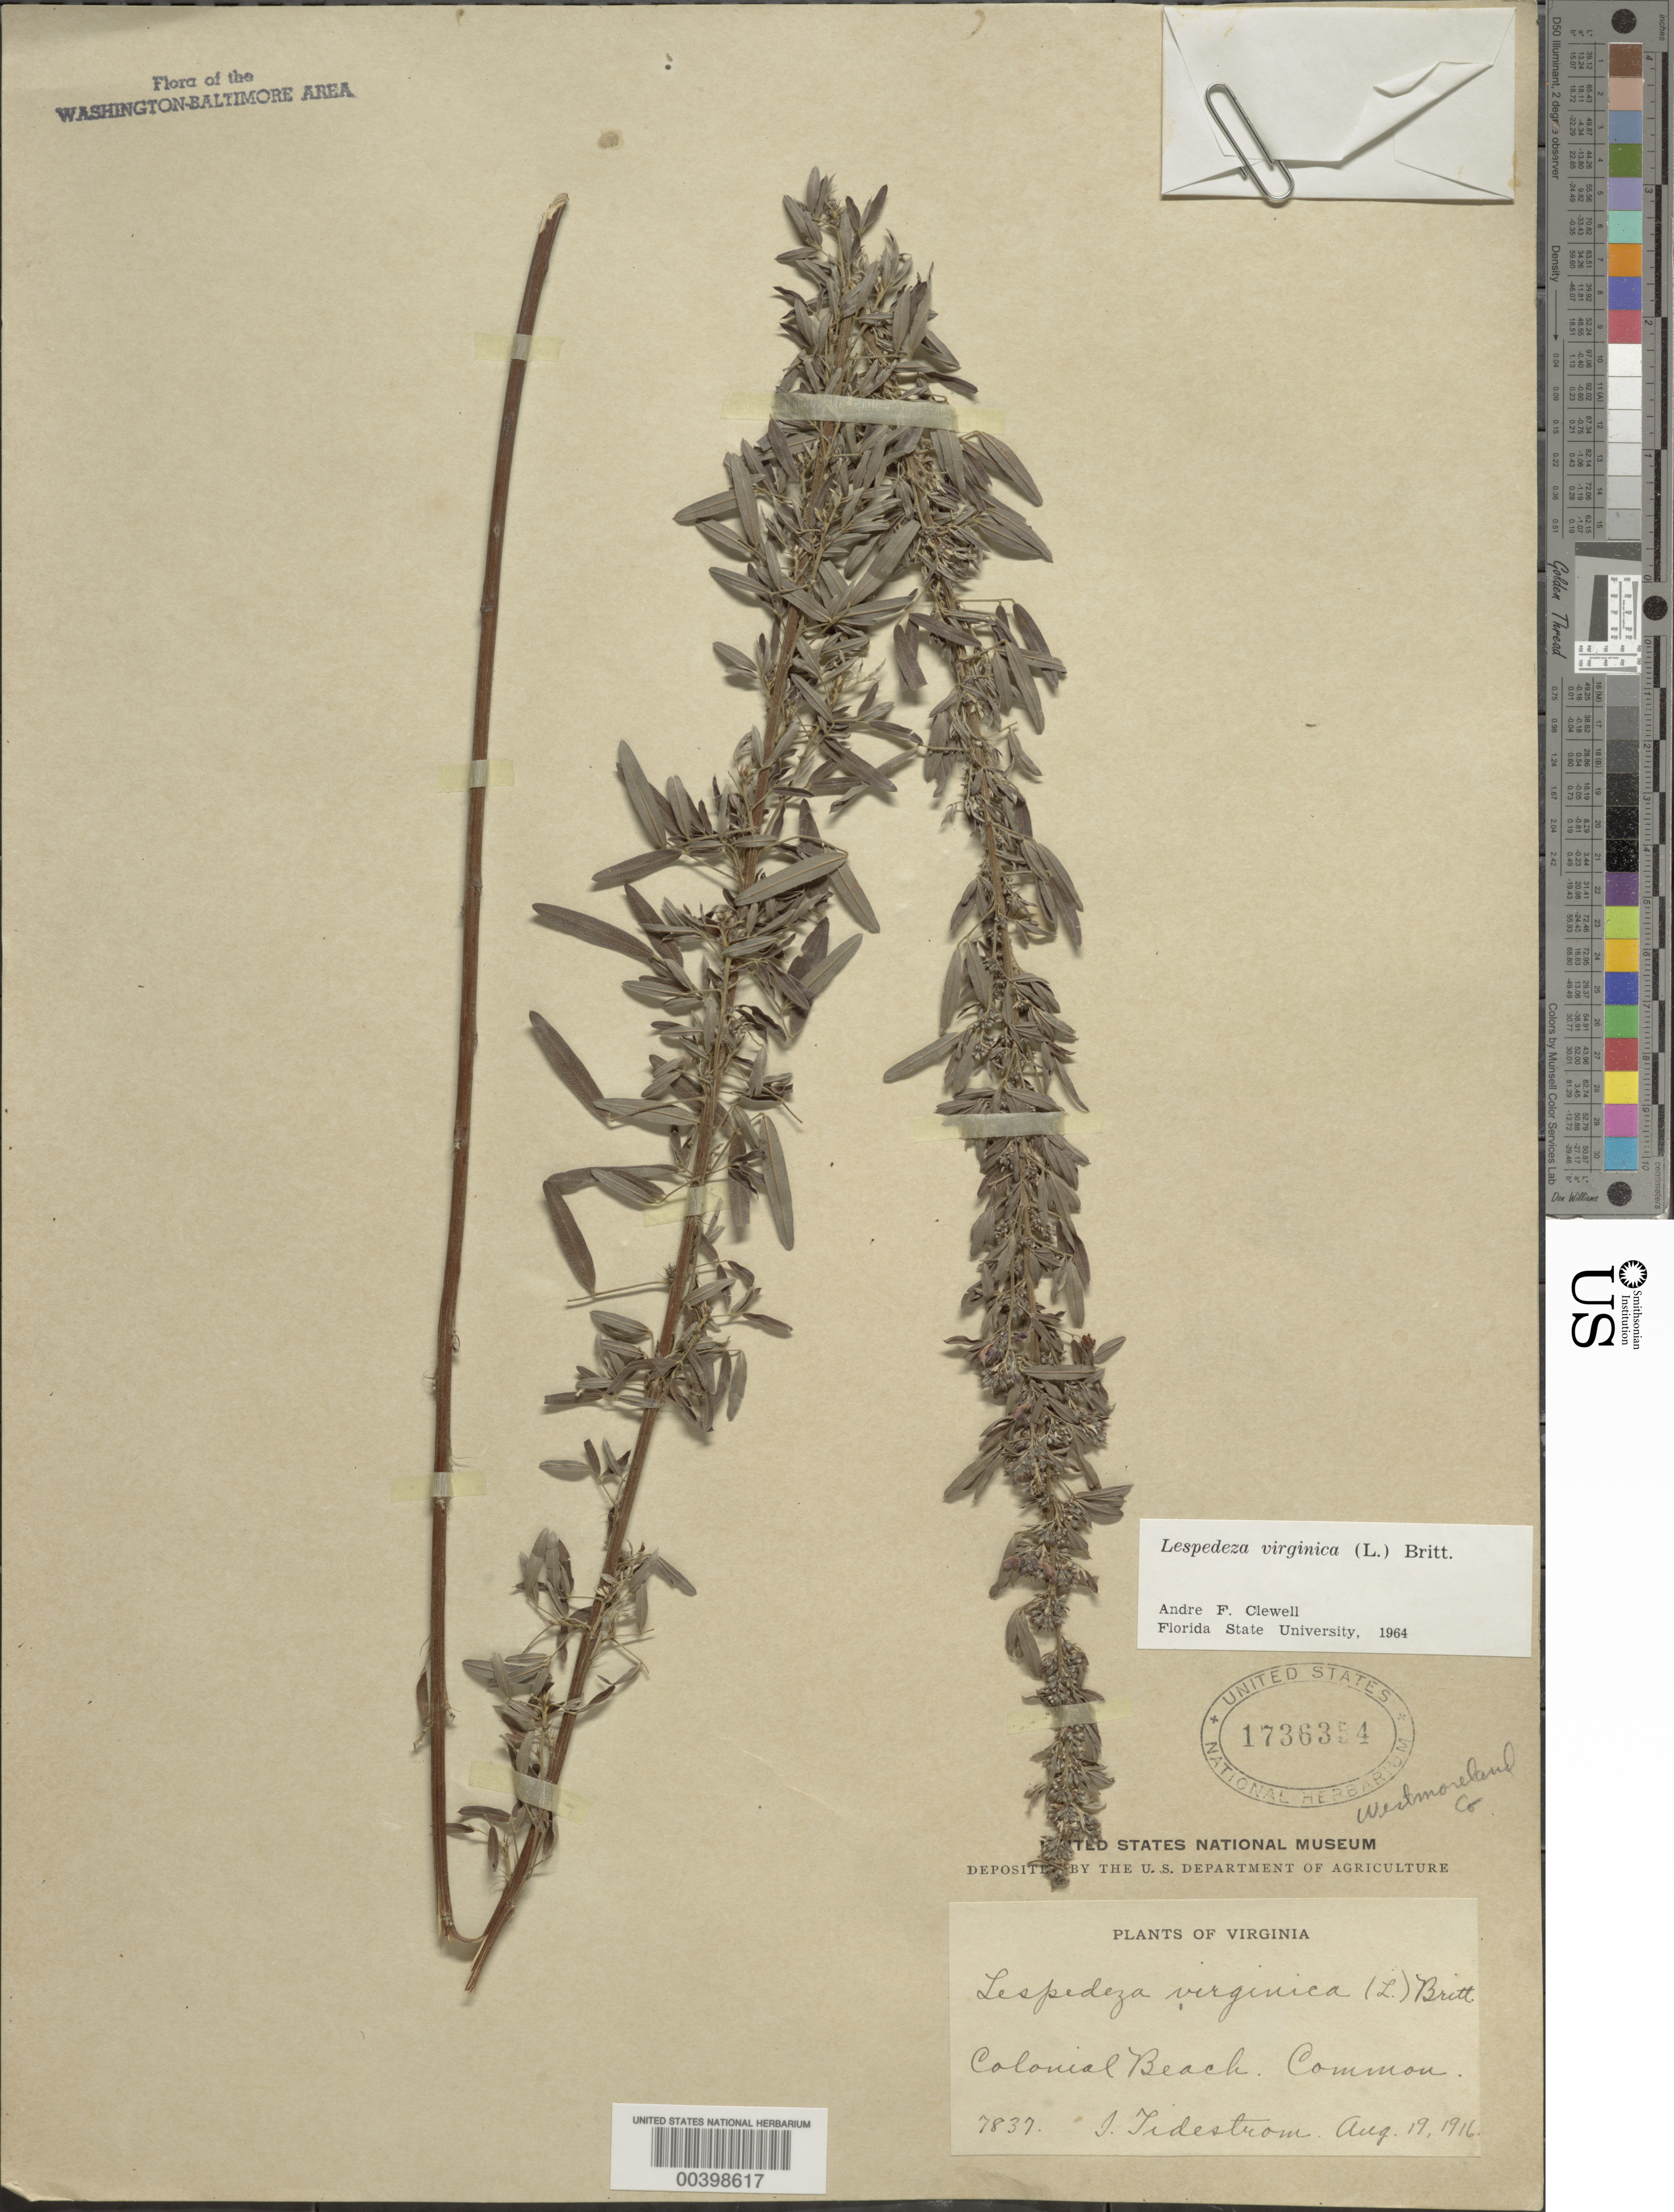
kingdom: Plantae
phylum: Tracheophyta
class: Magnoliopsida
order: Fabales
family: Fabaceae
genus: Lespedeza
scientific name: Lespedeza virginica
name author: (L.) Britton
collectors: I. F. Tidestrom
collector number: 7837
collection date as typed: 19 Aug 1916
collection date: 1916-08-19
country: United States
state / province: Virginia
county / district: Westmoreland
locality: Colonial Beach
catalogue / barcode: US 1736354